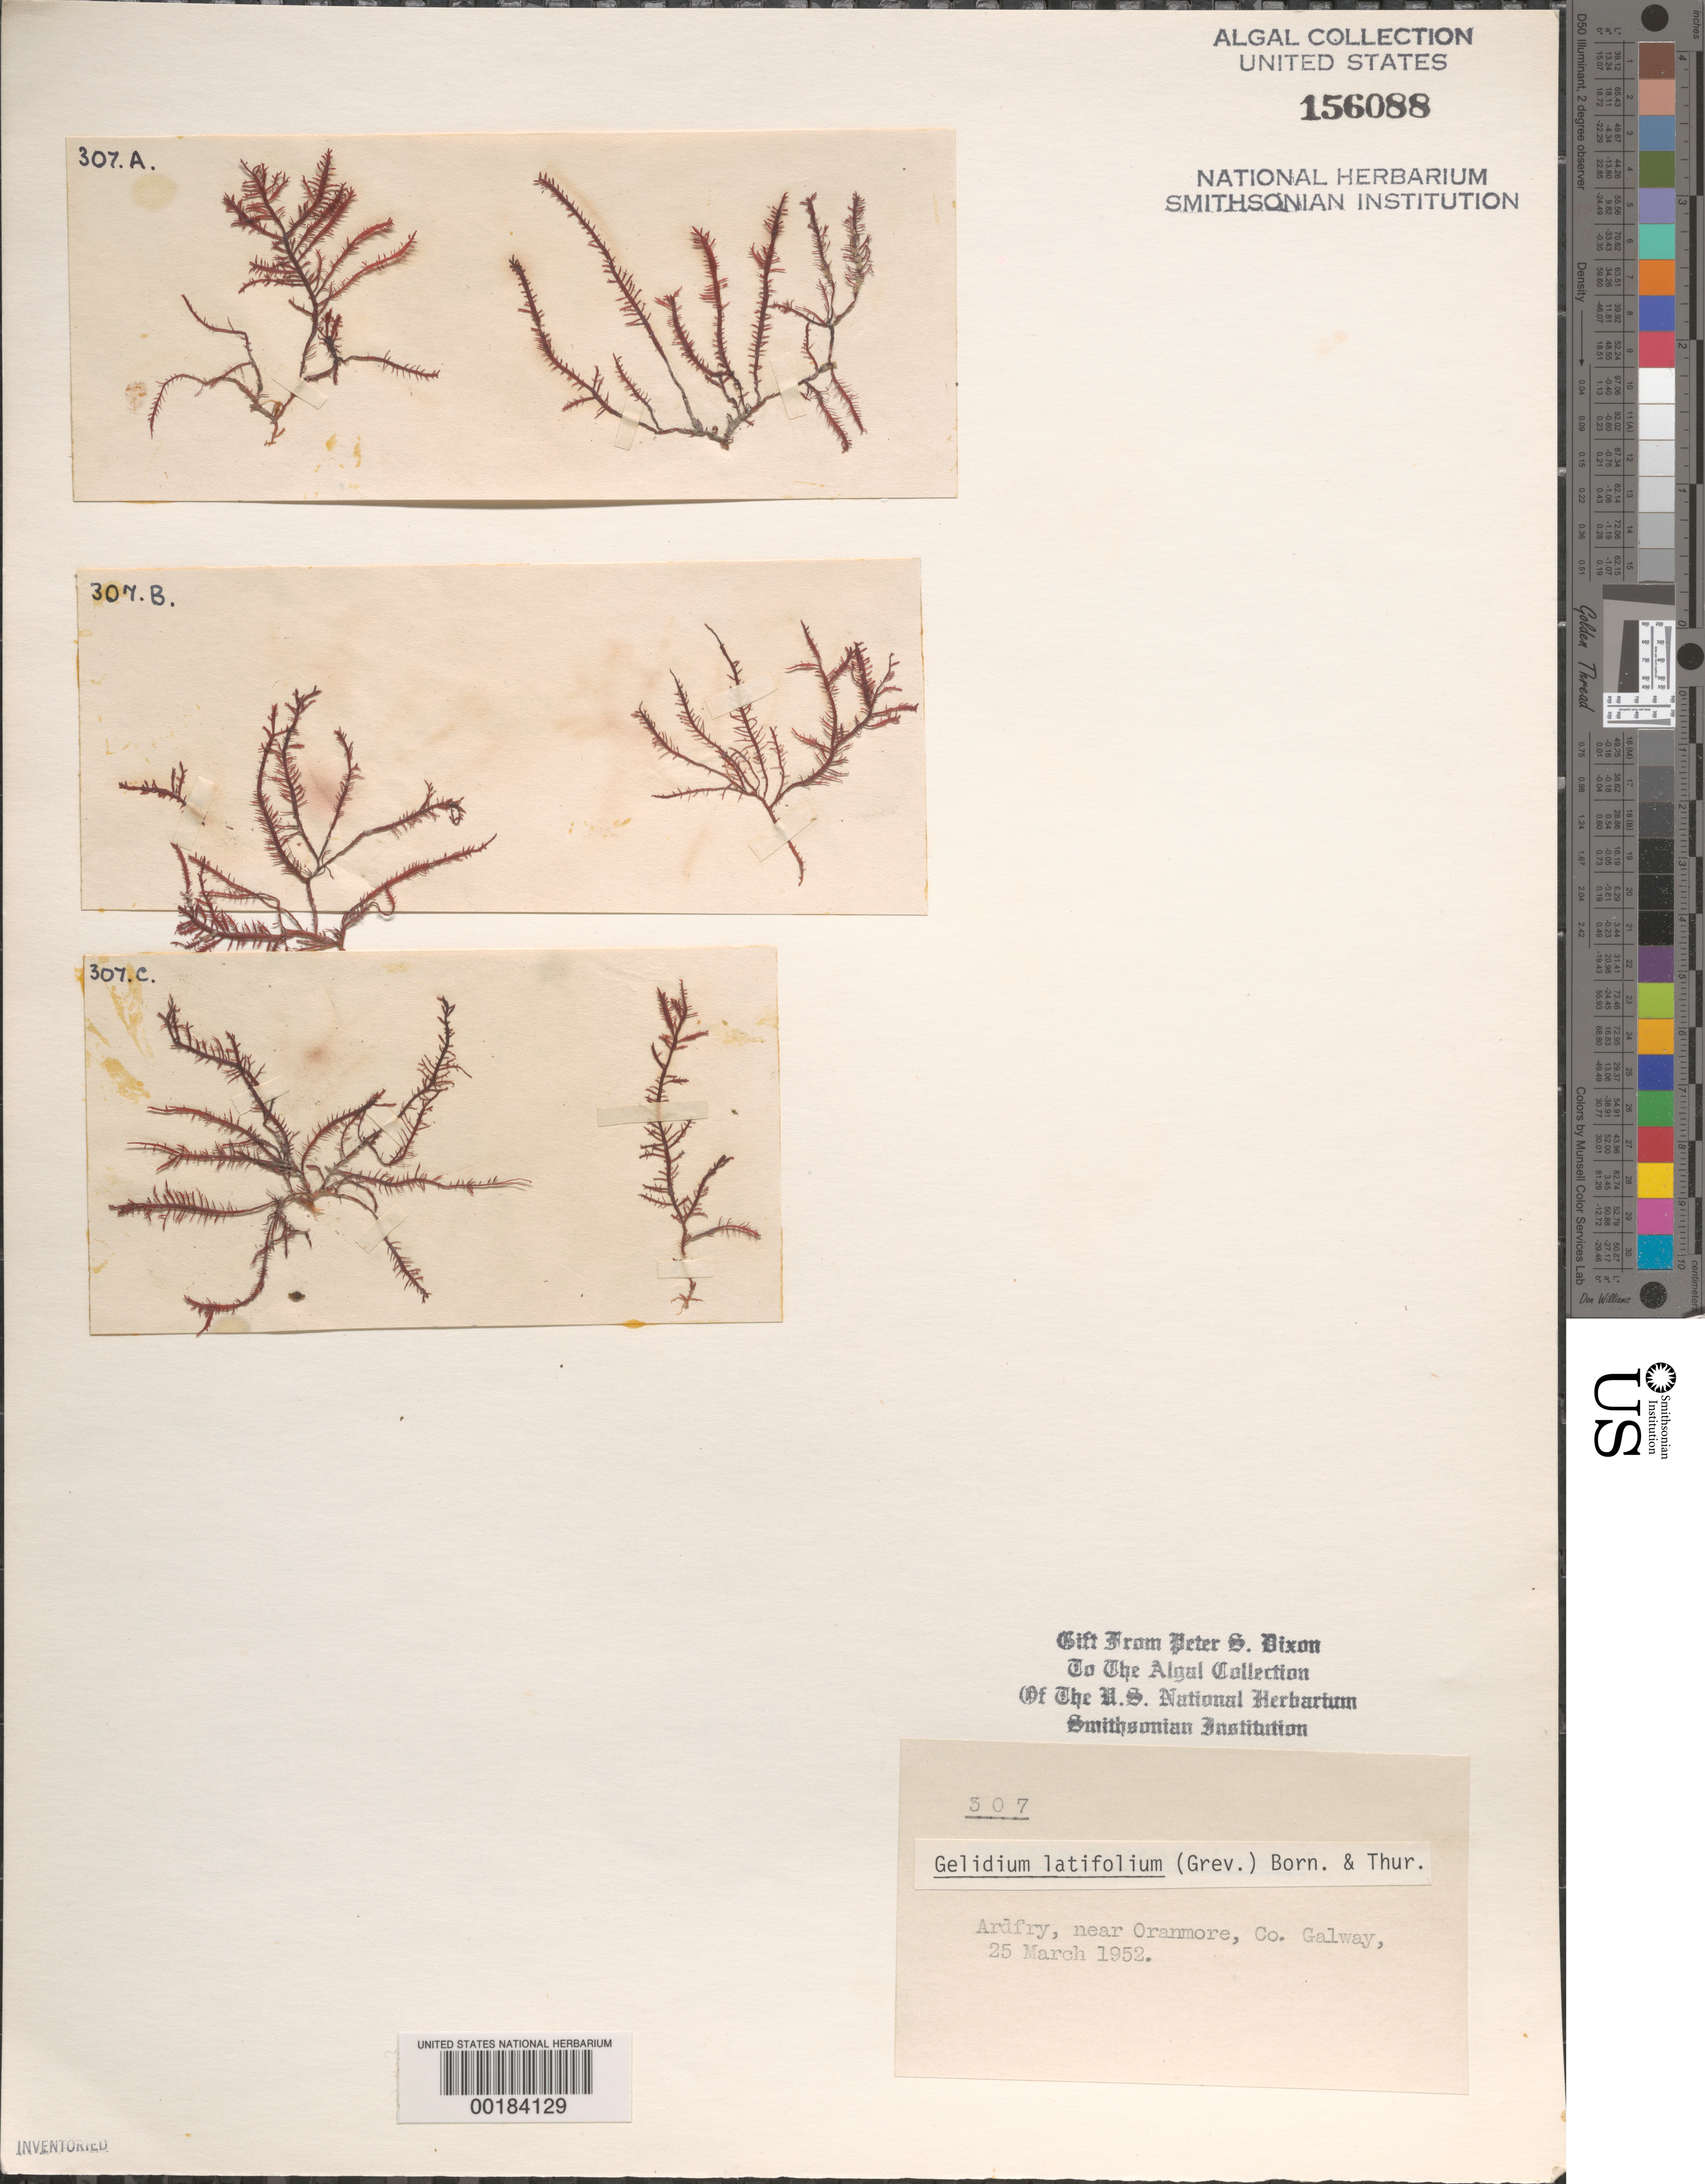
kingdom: Plantae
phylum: Rhodophyta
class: Florideophyceae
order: Gelidiales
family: Gelidiaceae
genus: Gelidium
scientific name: Gelidium spinosum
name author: (S.G. Gmel.) P.C. Silva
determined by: Algae name updating Project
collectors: P. S. Dixon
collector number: PSD 307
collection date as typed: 25 Mar 1952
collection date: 1952-03-25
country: Ireland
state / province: Connaught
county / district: Galway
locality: Ardfry, near Oranmore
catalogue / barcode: US 156088